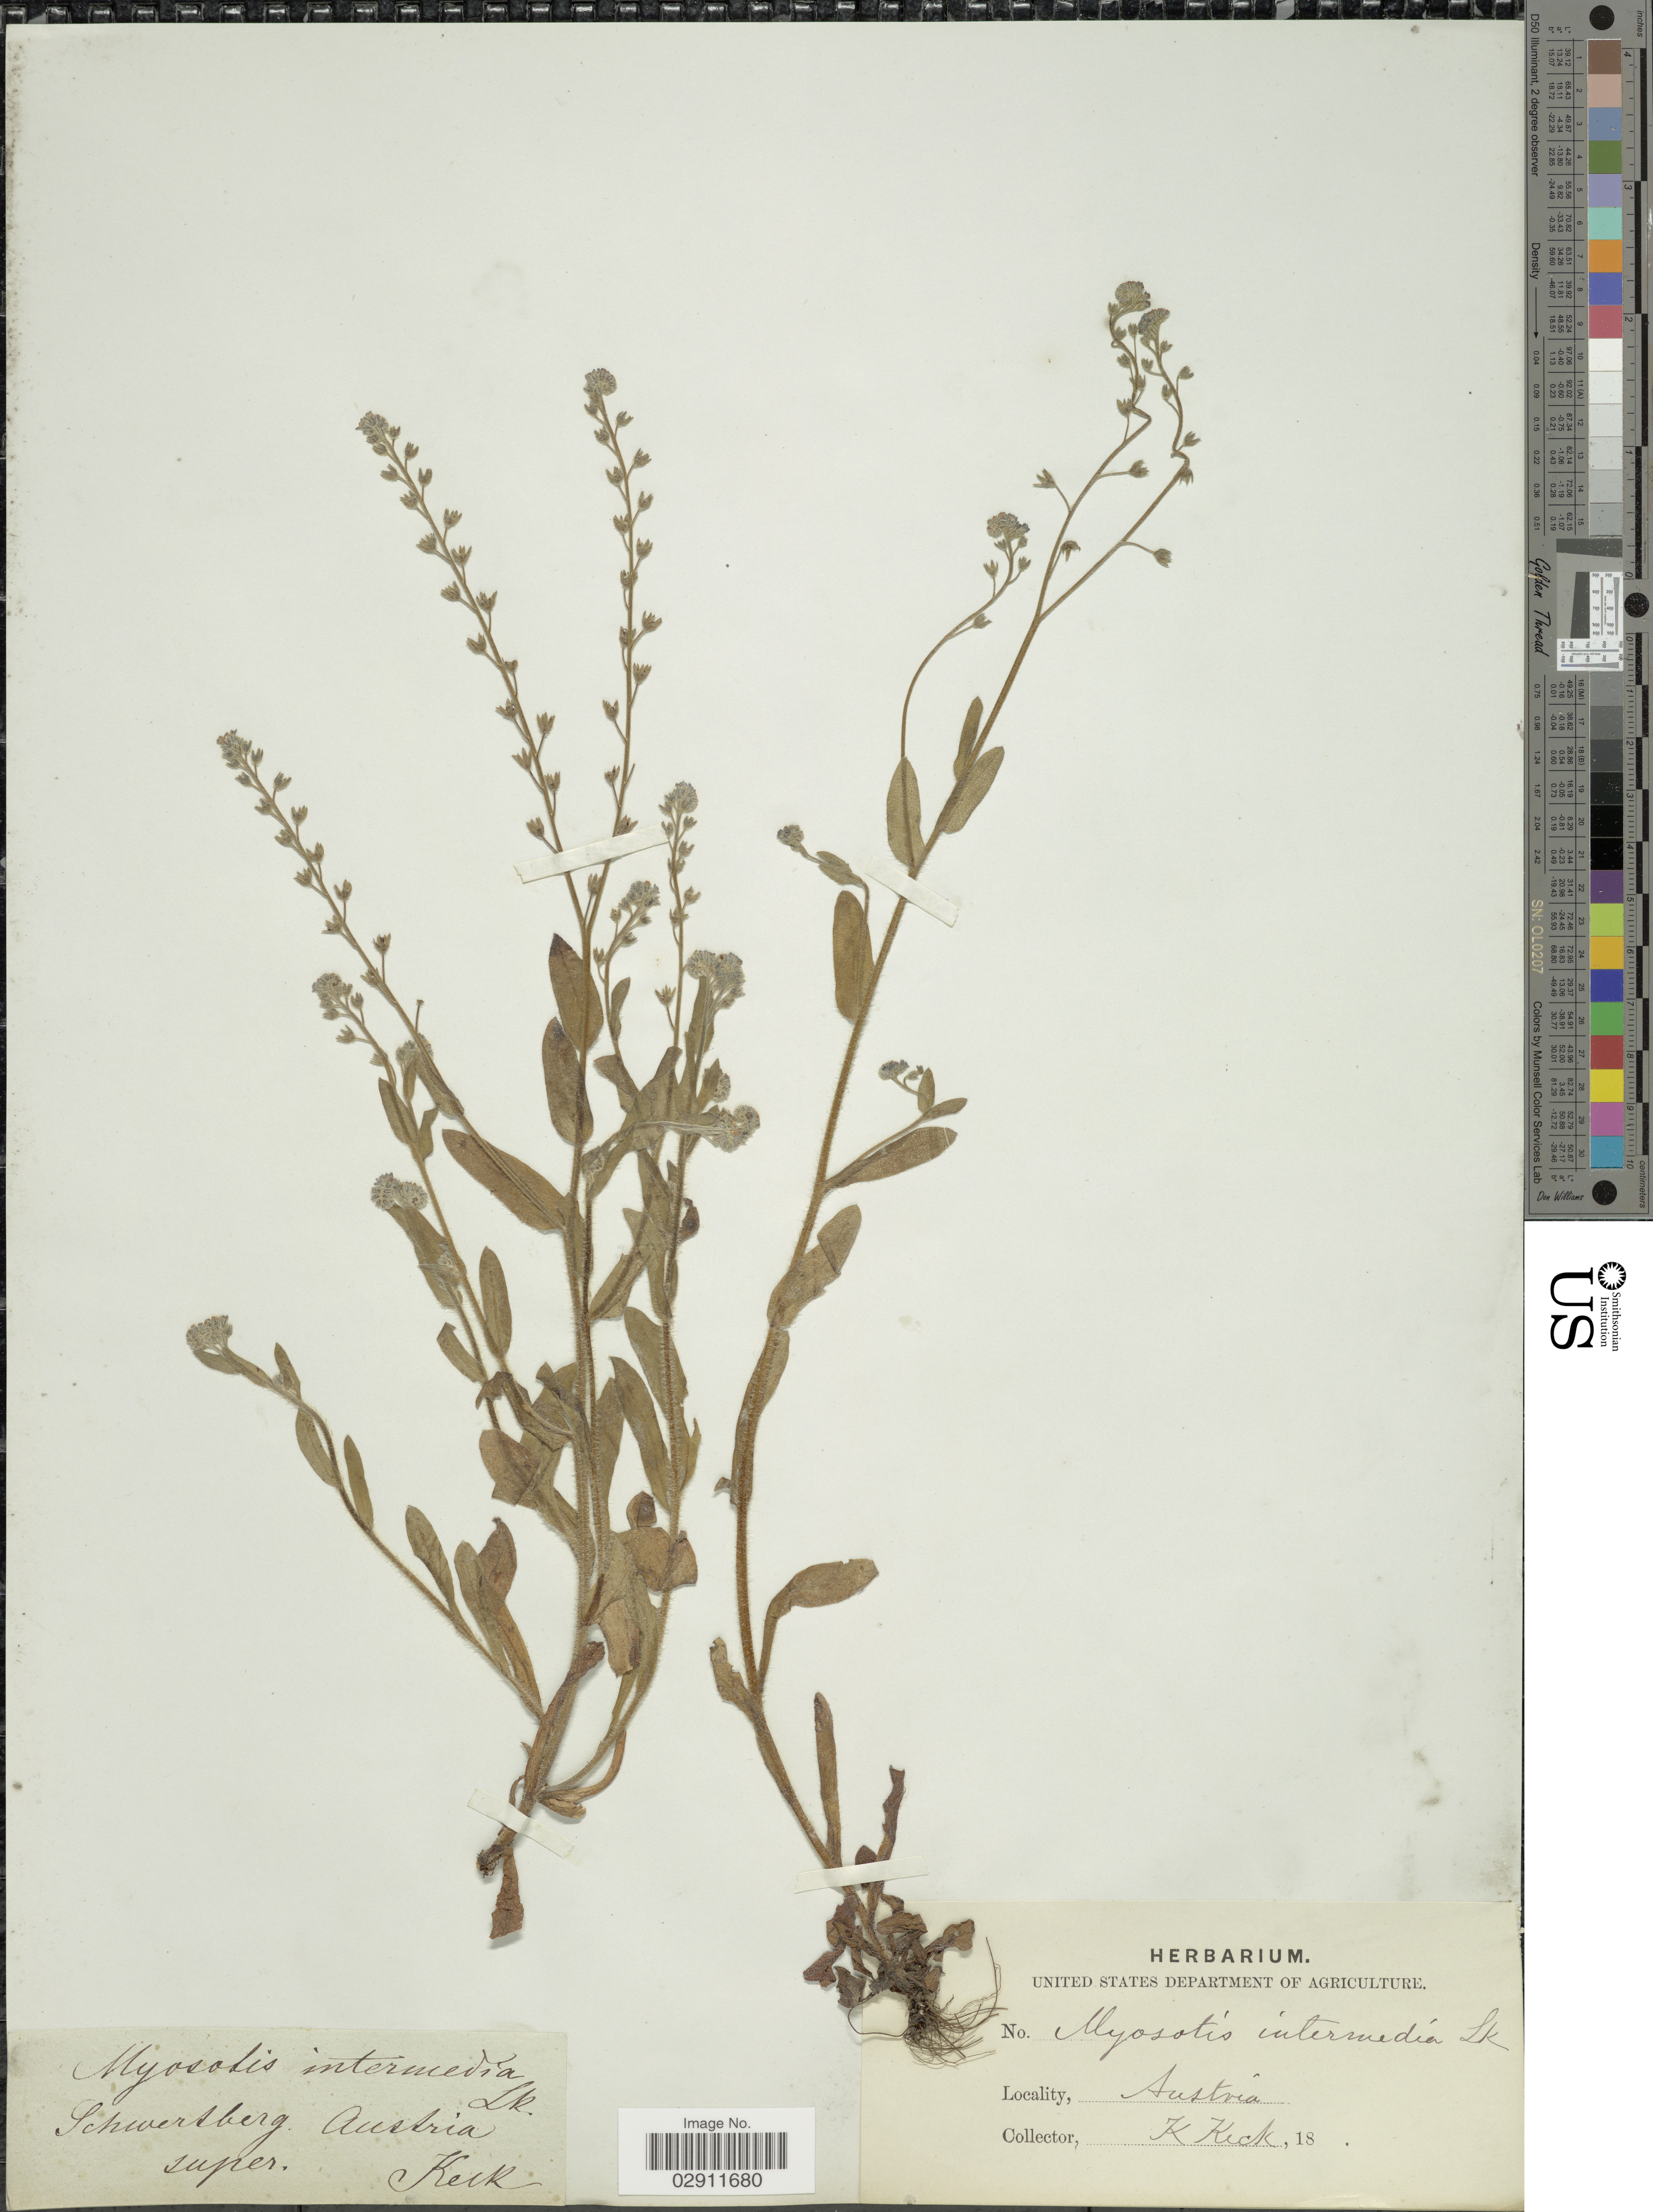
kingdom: Plantae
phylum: Tracheophyta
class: Magnoliopsida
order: Boraginales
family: Boraginaceae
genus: Myosotis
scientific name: Myosotis intermedia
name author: Link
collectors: K. Keck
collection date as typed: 18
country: Austria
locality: Schwertberg.